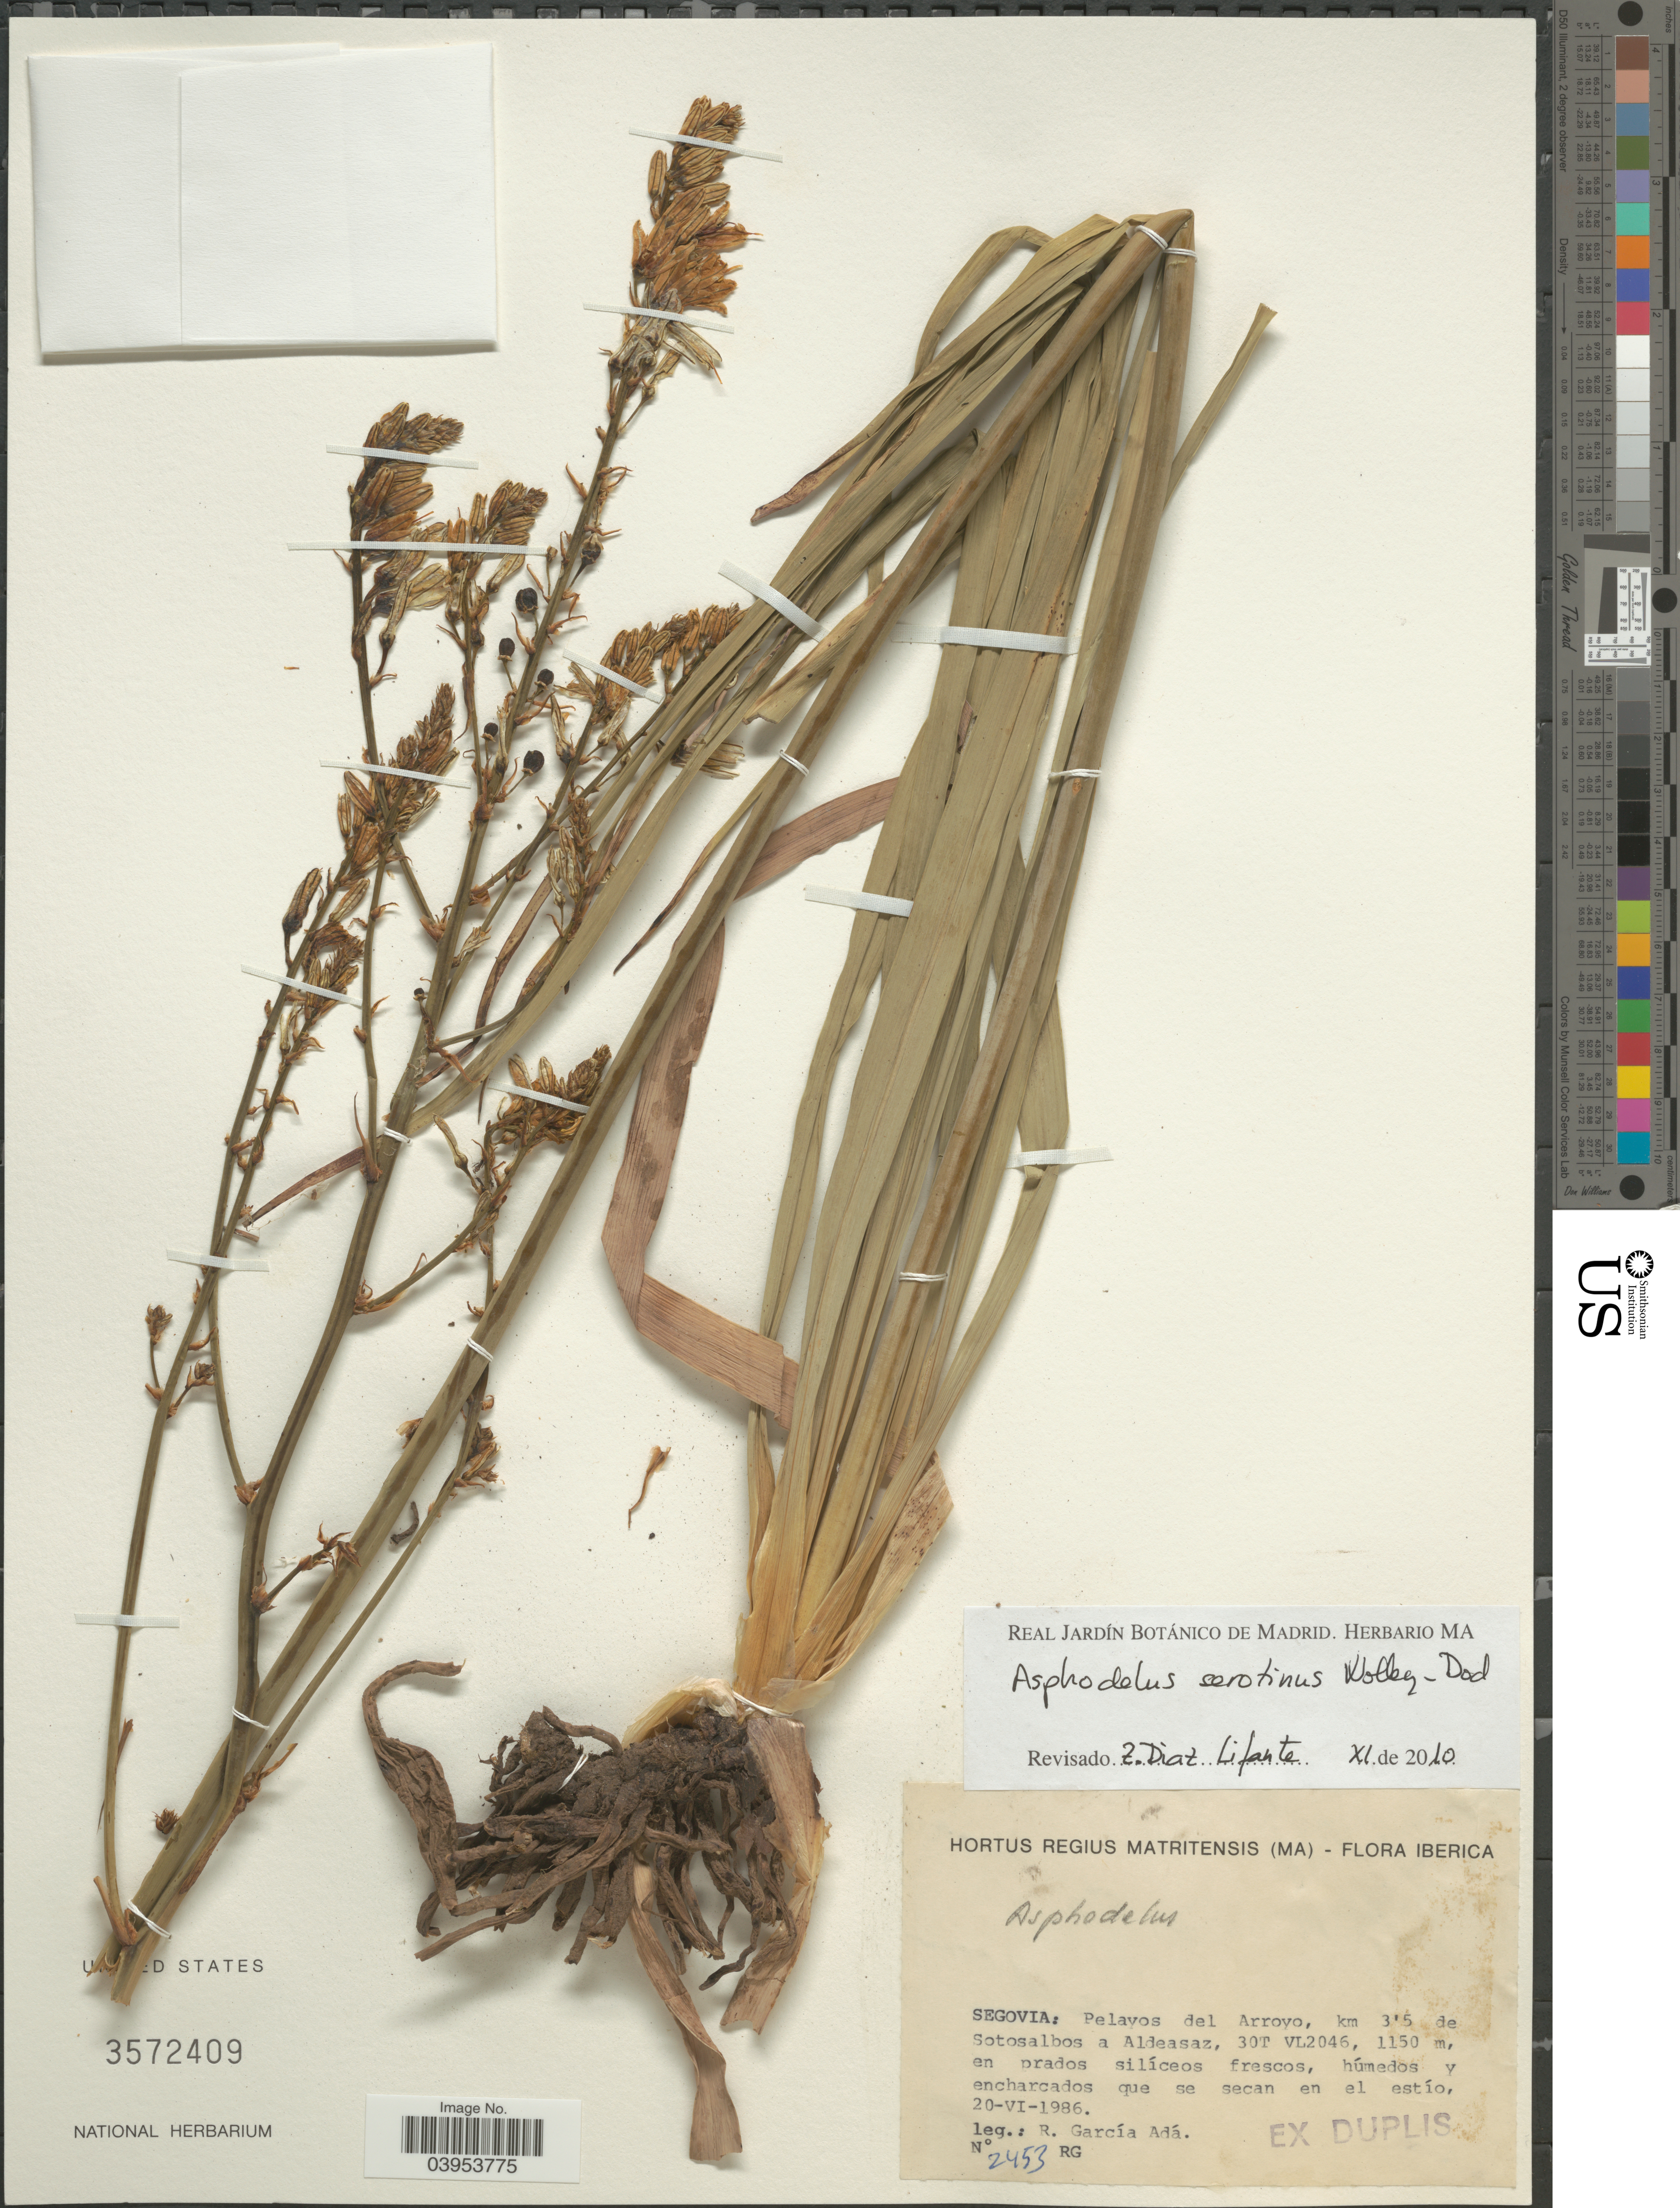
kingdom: Plantae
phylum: Tracheophyta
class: Liliopsida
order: Asparagales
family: Asphodelaceae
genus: Asphodelus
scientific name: Asphodelus serotinus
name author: Wolley-Dod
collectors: R. García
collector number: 2453RG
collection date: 1986-06-20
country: Spain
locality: Segovia: Pelayos del Arroyo, km 3'5 de Sotosalbos a Aldeasaz, 30T VL2046.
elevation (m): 1150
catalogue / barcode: US 3572409